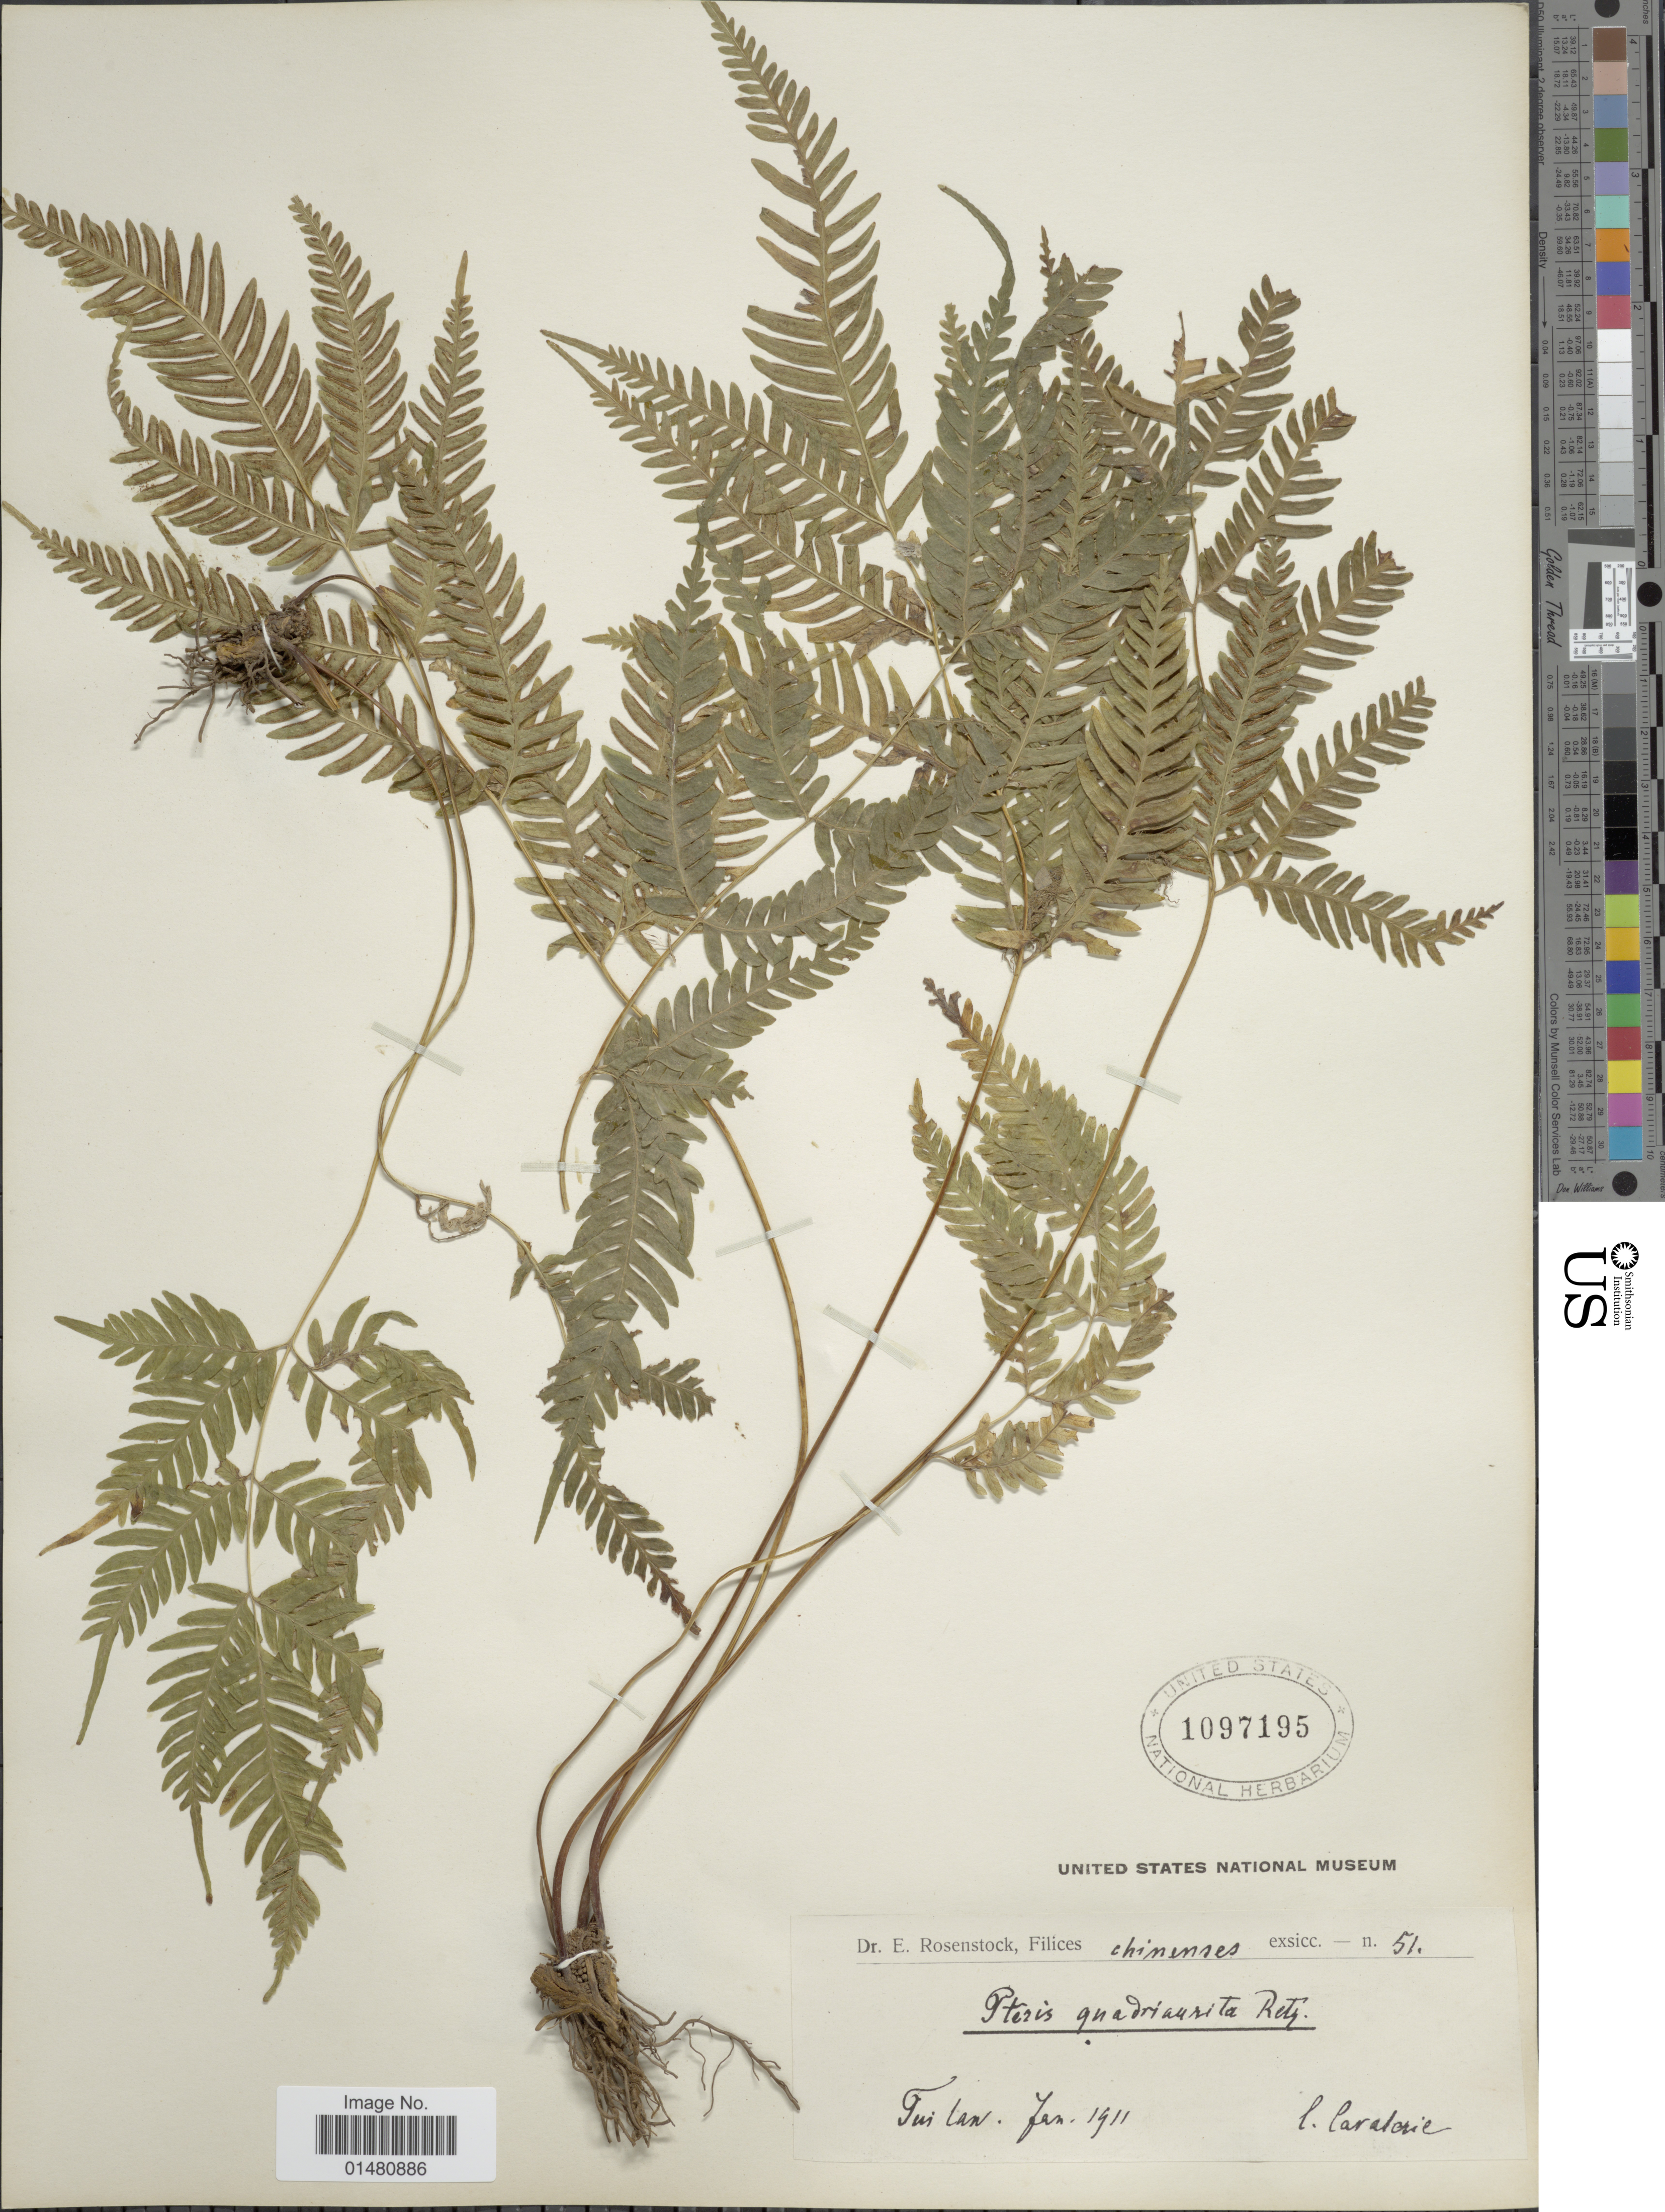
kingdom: Plantae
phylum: Tracheophyta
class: Polypodiopsida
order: Polypodiales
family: Pteridaceae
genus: Pteris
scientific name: Pteris quadriaurita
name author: Retz.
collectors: -. Cavalerie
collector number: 51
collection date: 1911-01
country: China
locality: Tuilan [interpreted]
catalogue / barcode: US 1097195